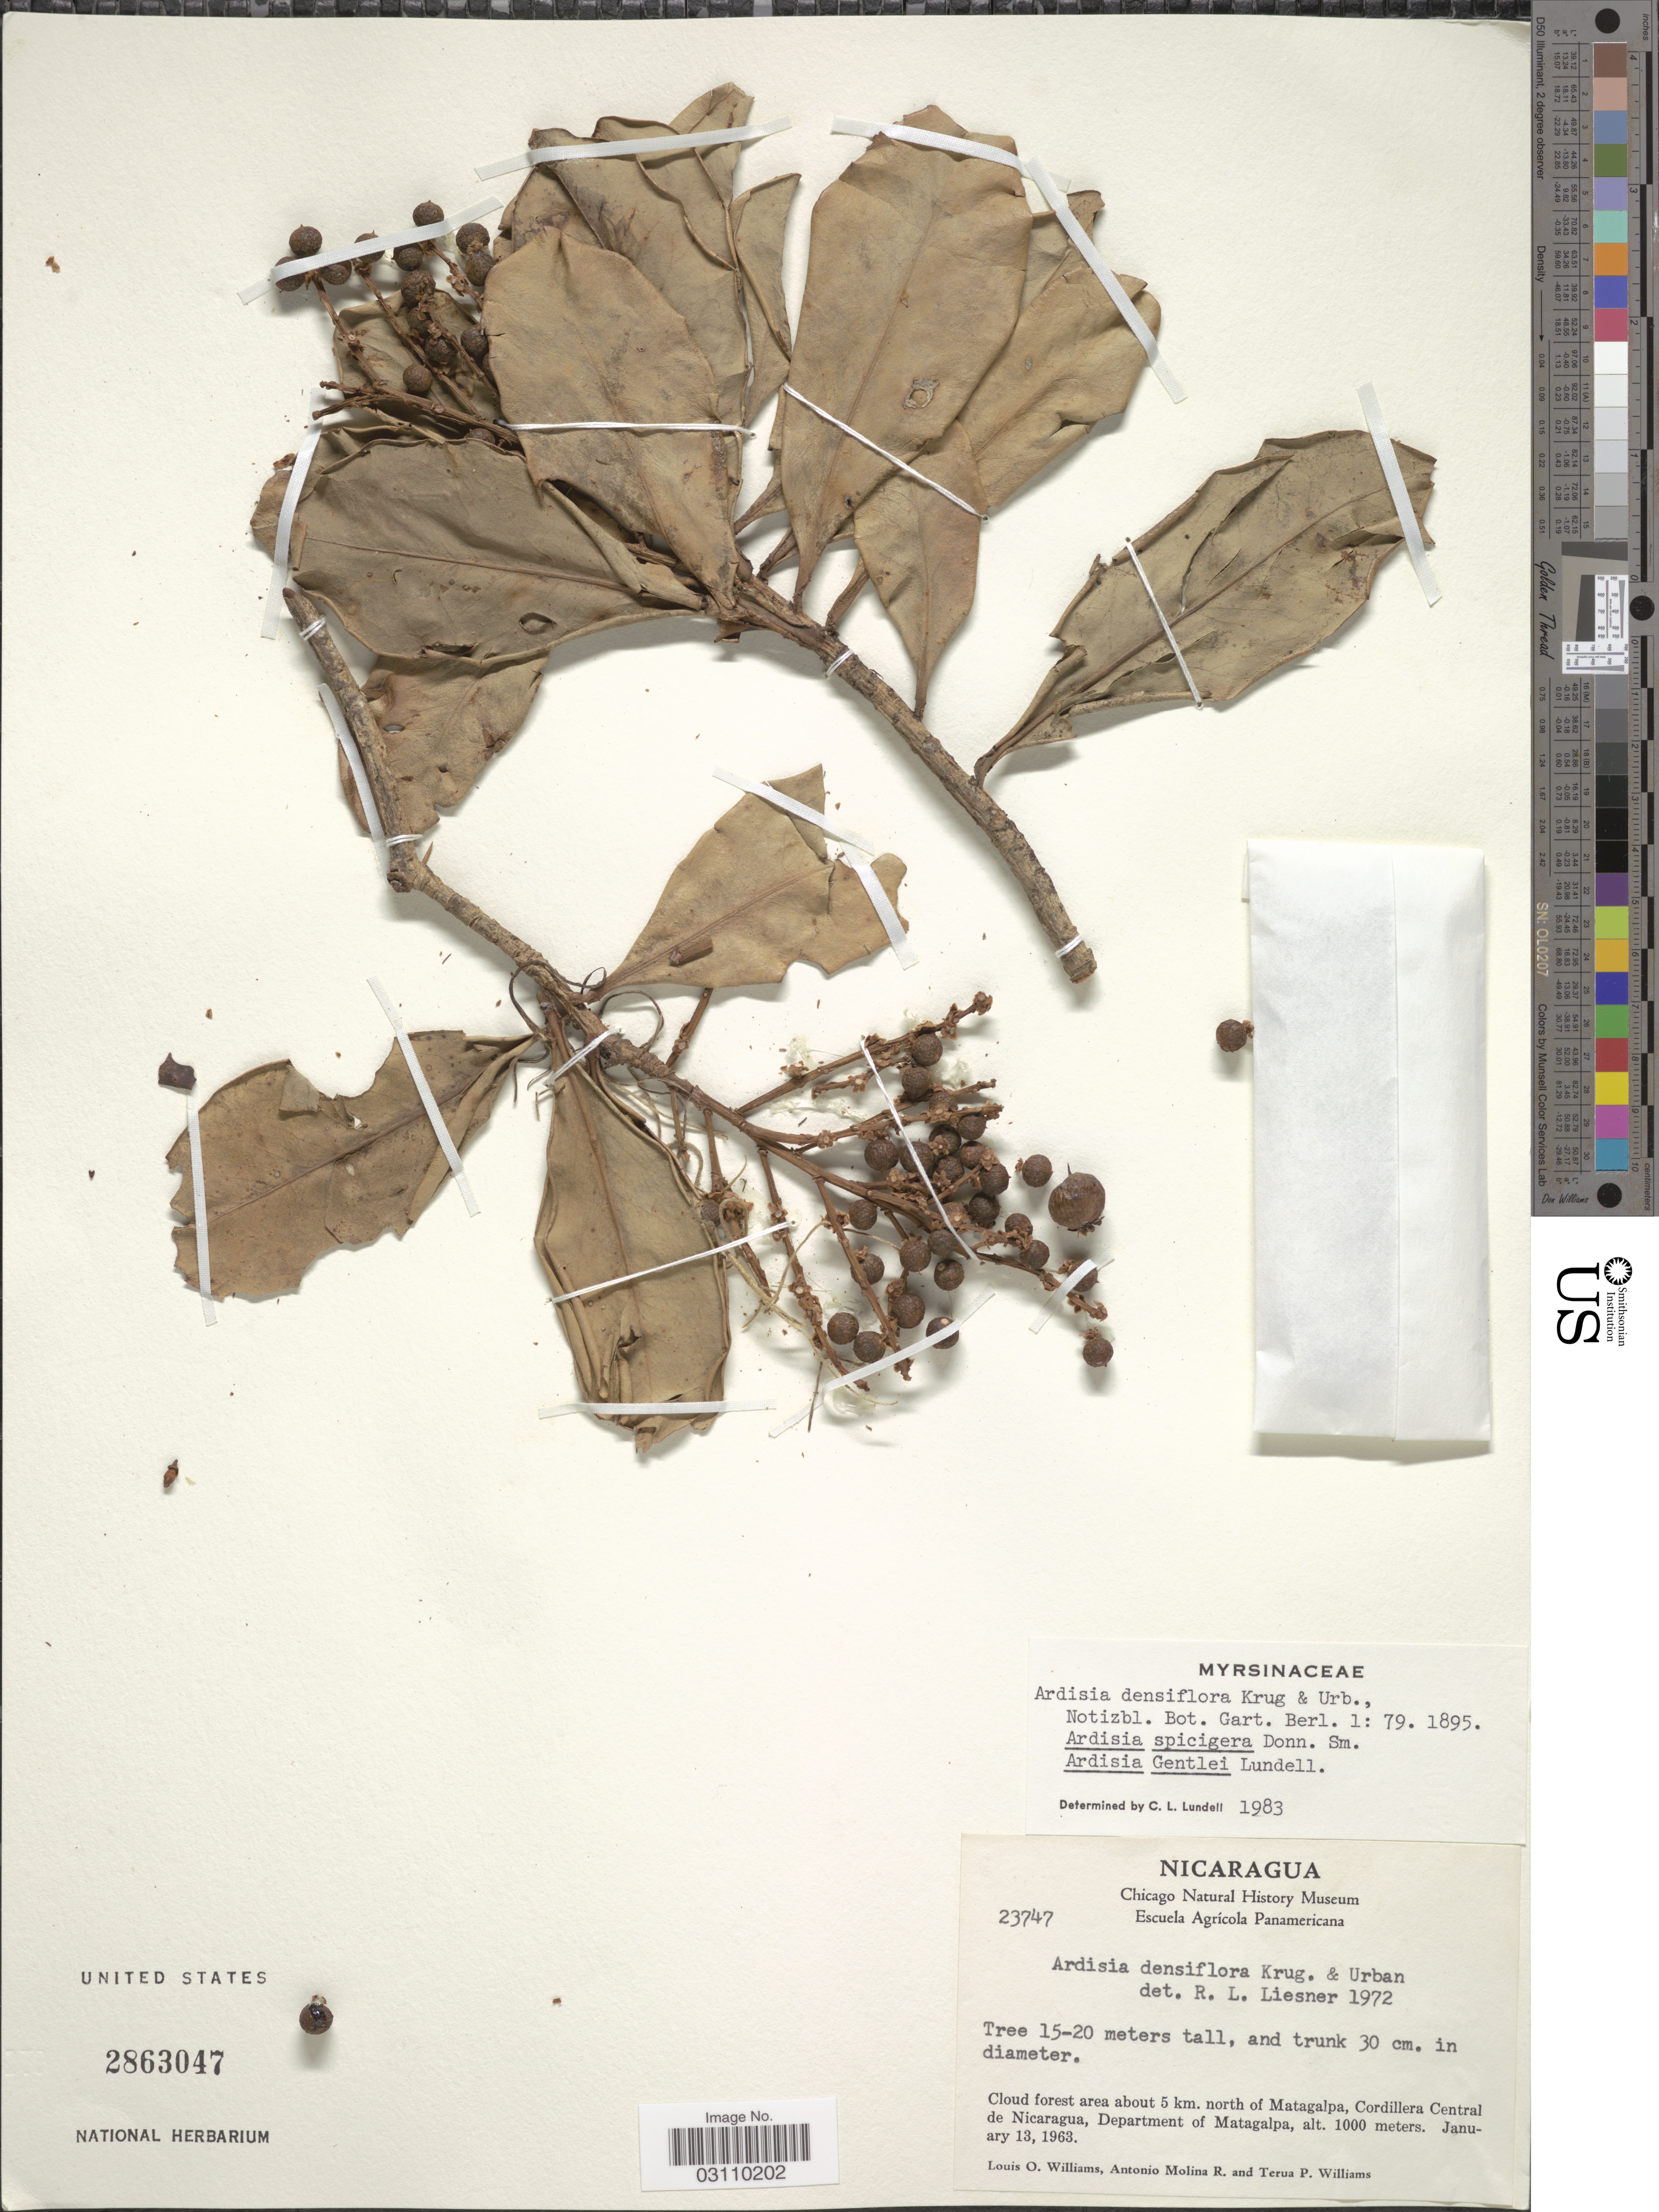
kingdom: Plantae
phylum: Tracheophyta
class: Magnoliopsida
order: Ericales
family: Primulaceae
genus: Ardisia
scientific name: Ardisia densiflora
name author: Krug & Urb.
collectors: L. O. Williams, A. Molina R. & T. Williams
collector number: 23747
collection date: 1963-01-13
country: Nicaragua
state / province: Matagalpa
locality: Cloud forest area about 5 km. north of Matagalpa, Cordillera Central de Nicaragua, Department of Matagalpa.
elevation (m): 1000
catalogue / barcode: US 2863047